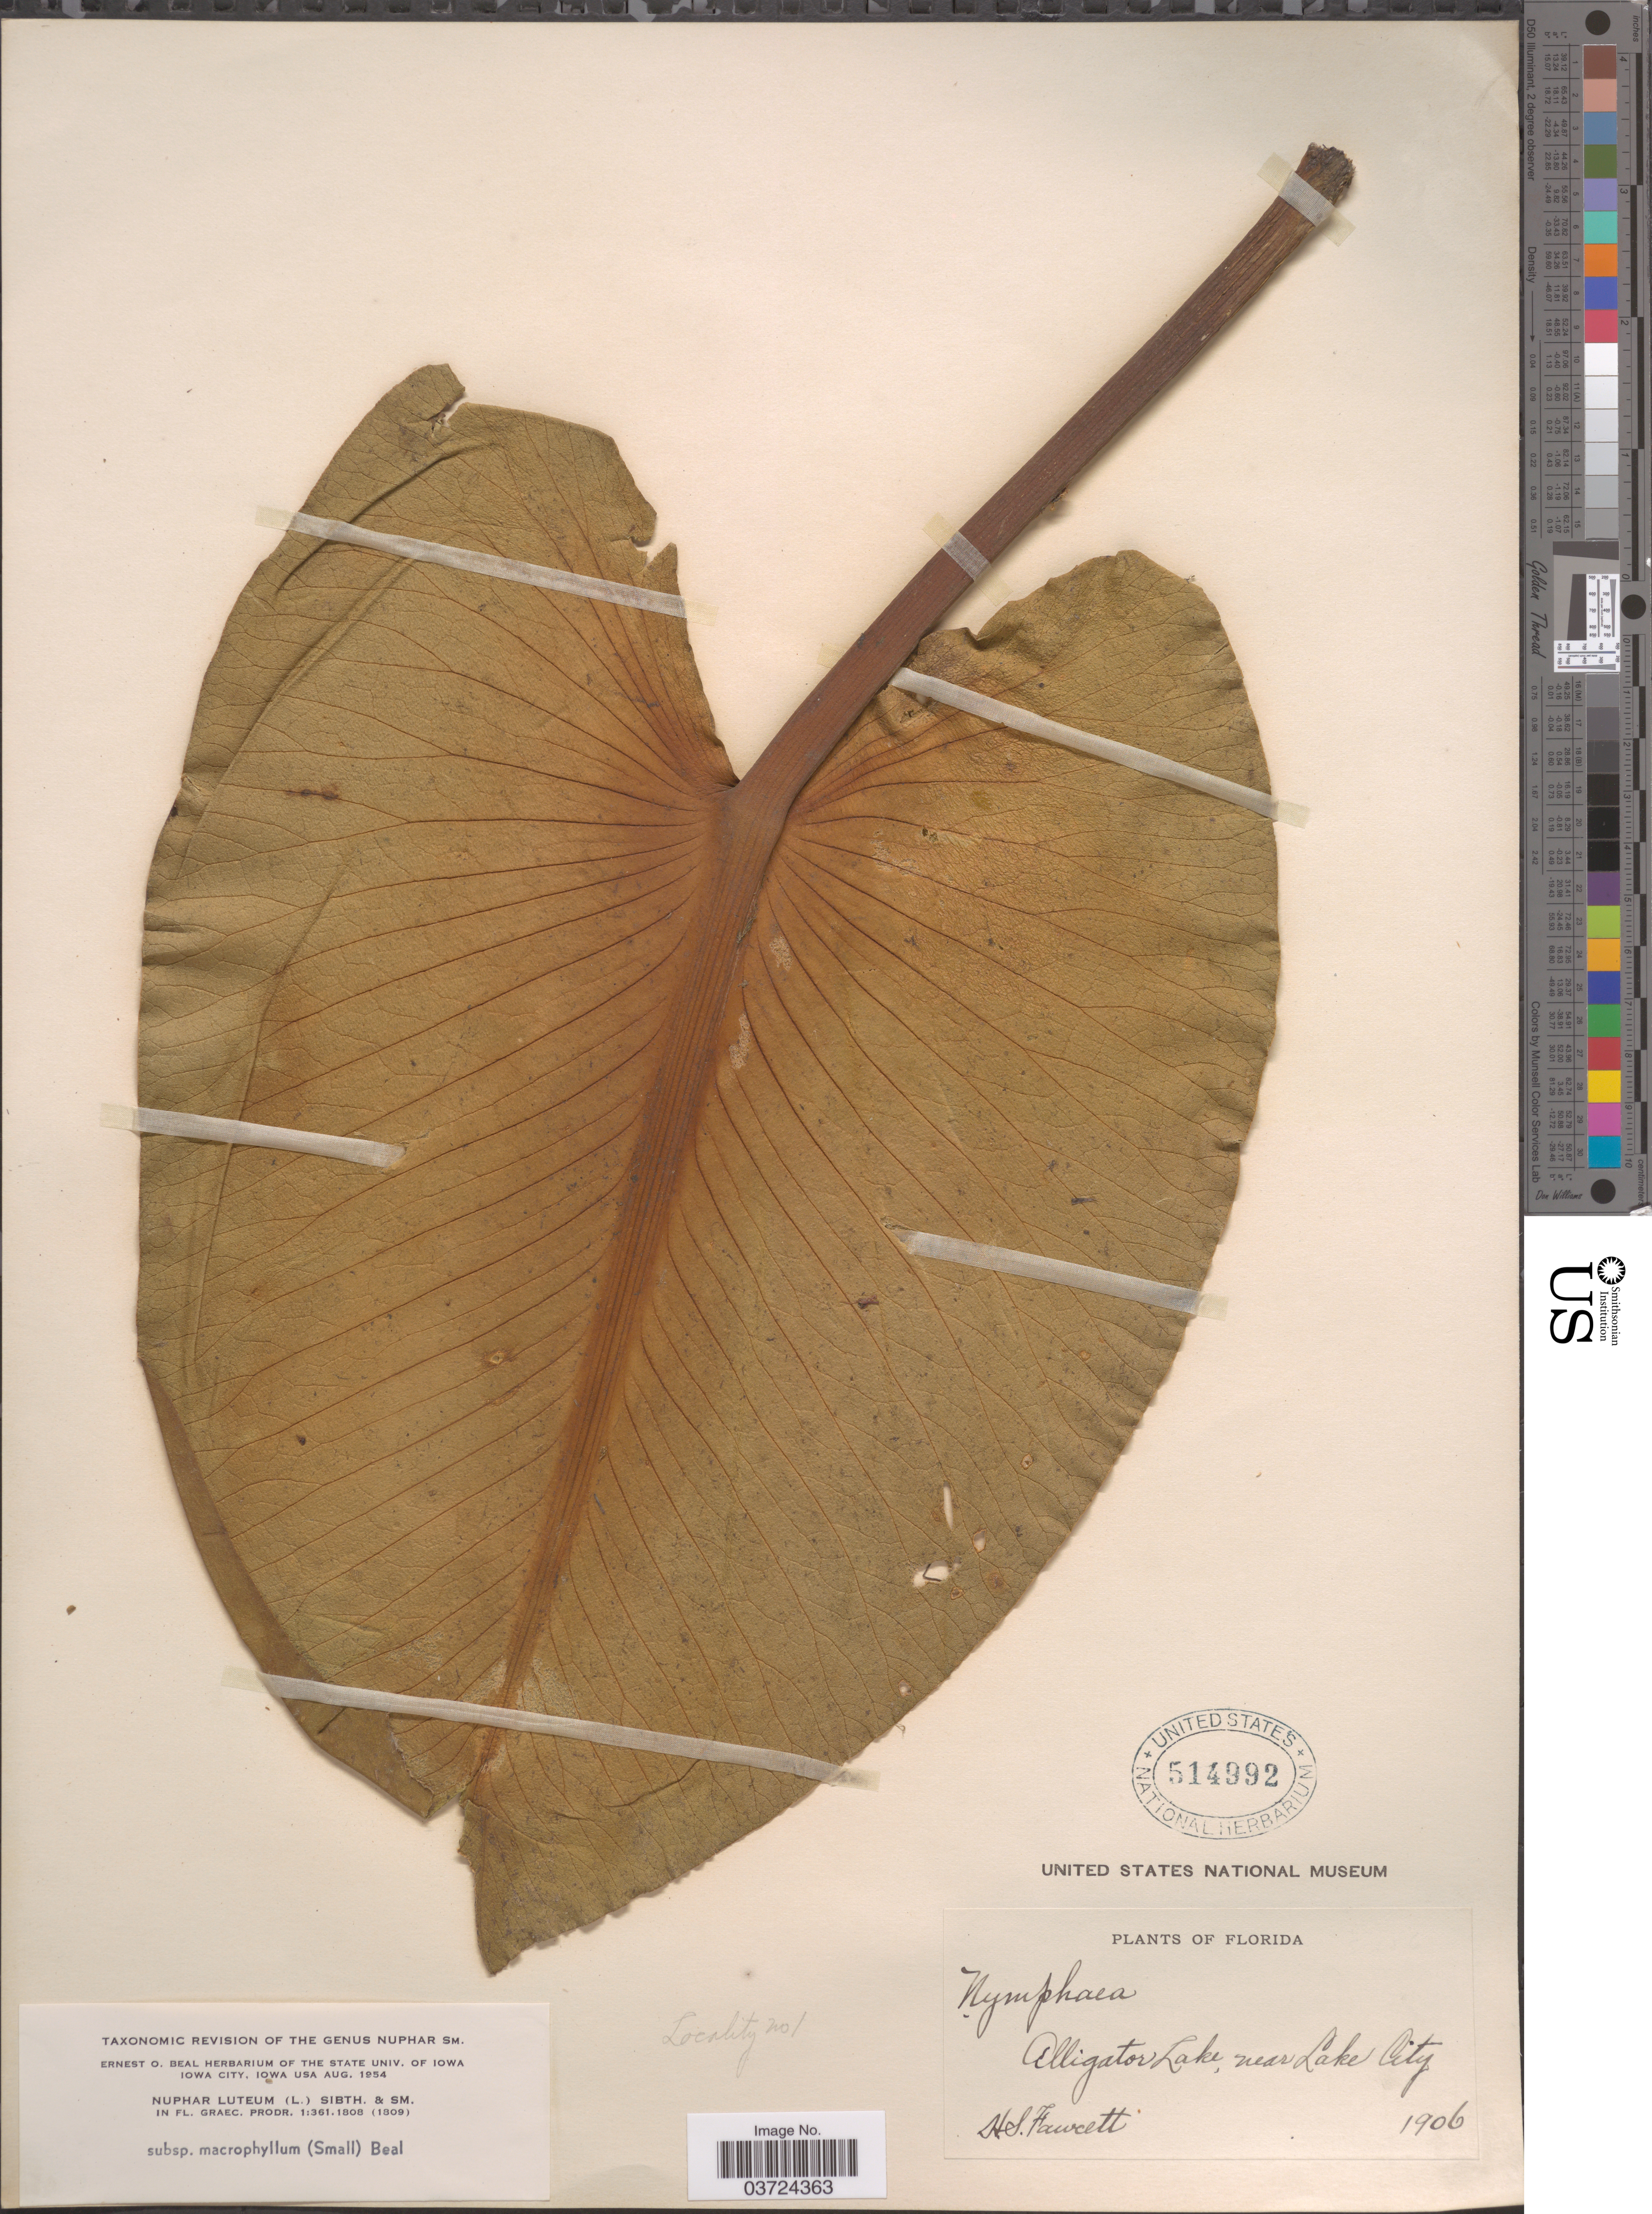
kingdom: Plantae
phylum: Tracheophyta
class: Magnoliopsida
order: Nymphaeales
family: Nymphaeaceae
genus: Nuphar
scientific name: Nuphar advena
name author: (Aiton) W.T. Aiton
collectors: H. Fawcett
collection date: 1906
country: United States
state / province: Florida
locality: Alligator Lake near Lake City.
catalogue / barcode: US 514992